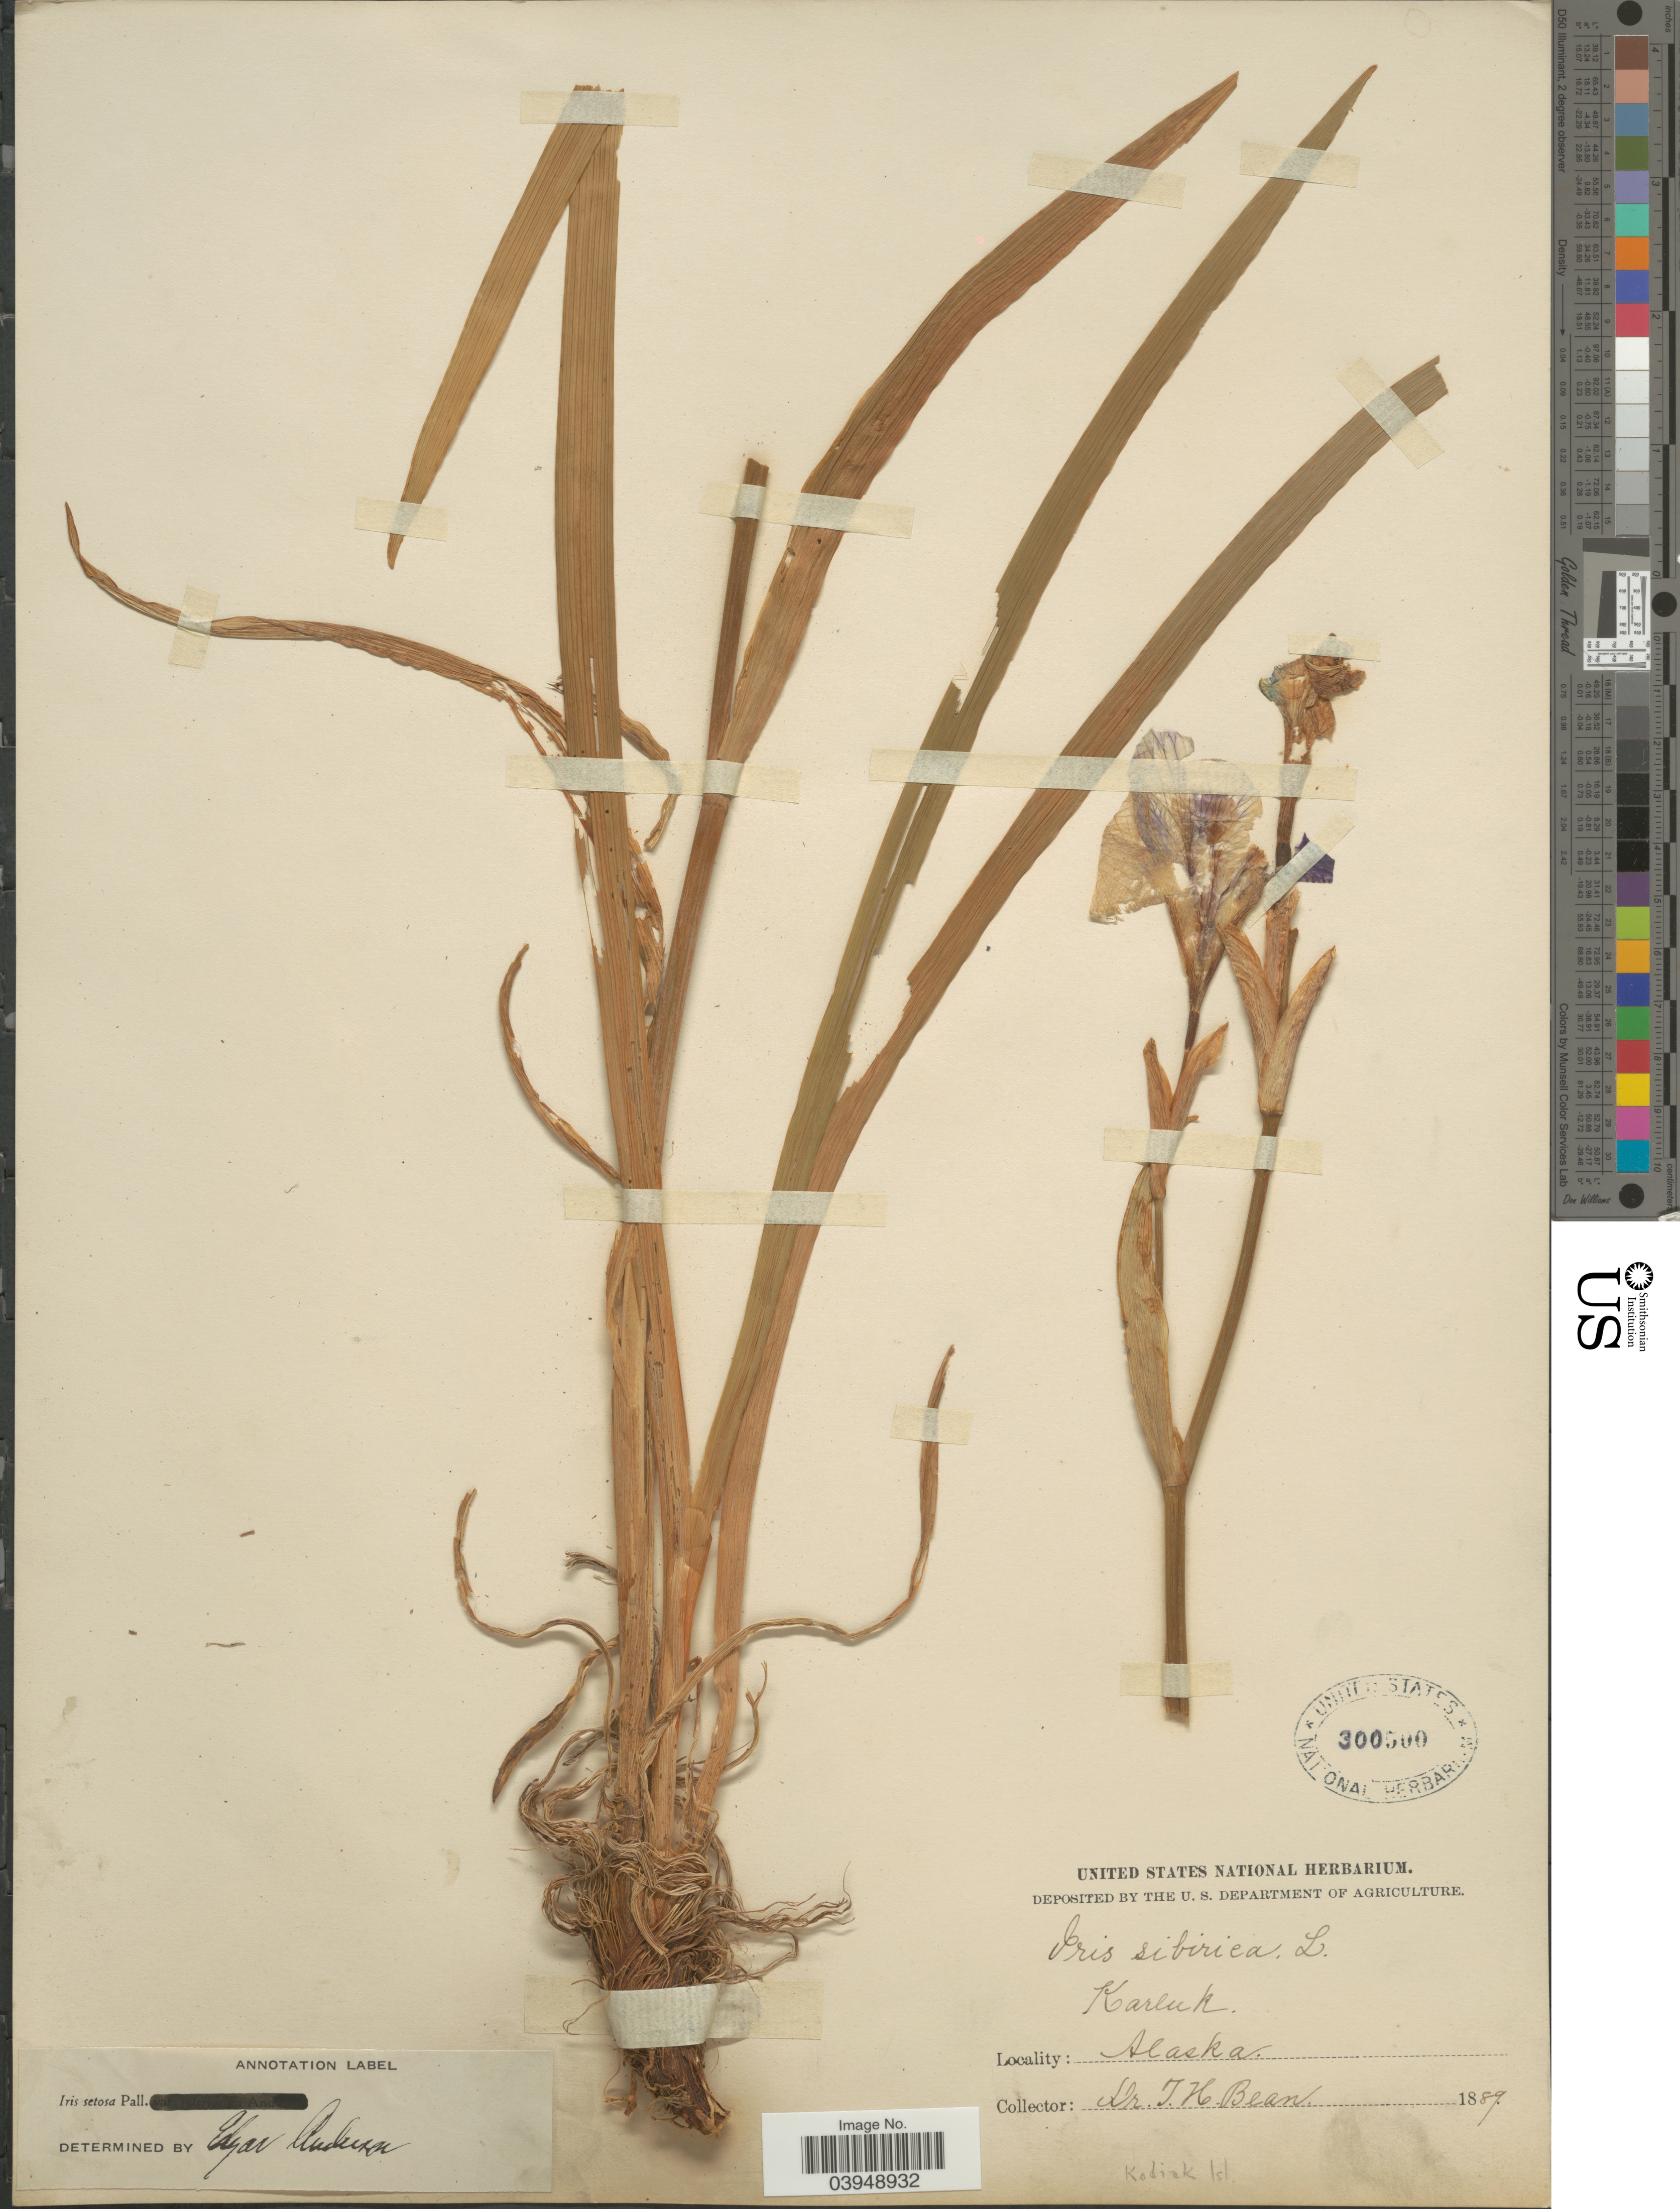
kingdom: Plantae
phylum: Tracheophyta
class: Liliopsida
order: Asparagales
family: Iridaceae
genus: Iris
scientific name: Iris setosa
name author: Pall. ex Link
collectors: T. Bean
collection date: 1889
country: United States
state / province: Alaska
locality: Karluk. Kodiak Isl.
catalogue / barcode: US 300500